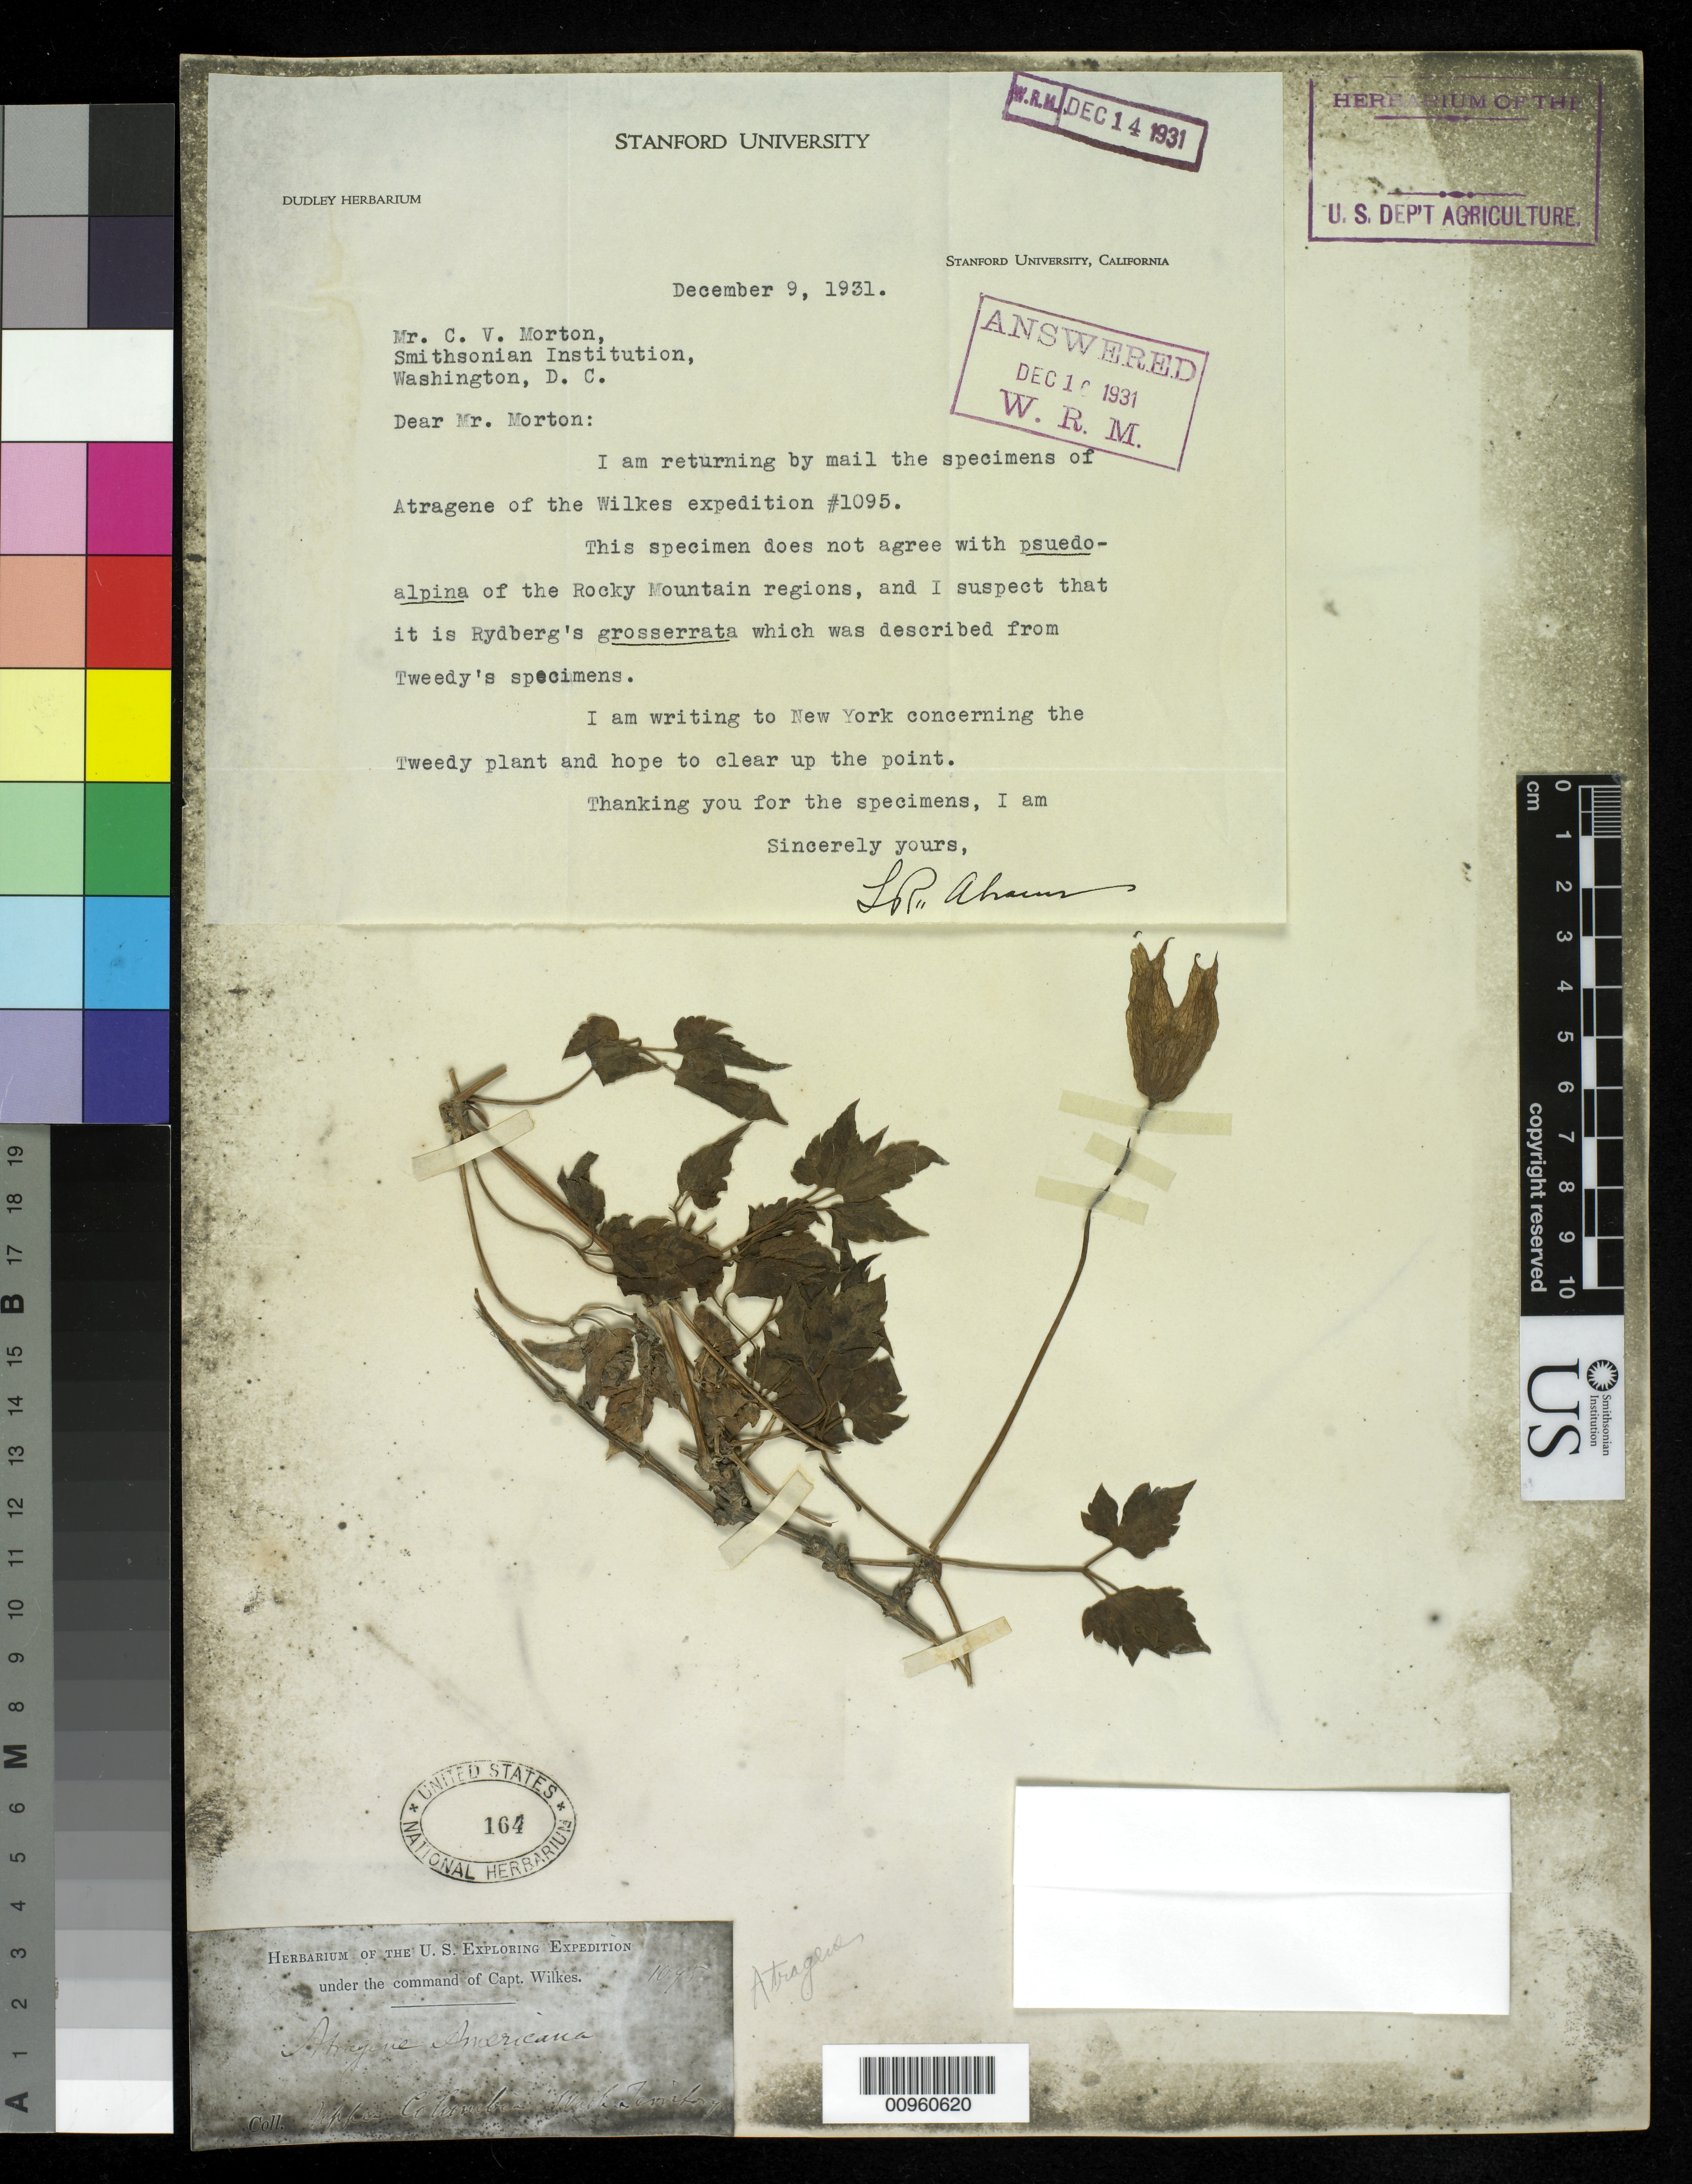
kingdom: Plantae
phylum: Tracheophyta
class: Magnoliopsida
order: Ranunculales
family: Ranunculaceae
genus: Clematis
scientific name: Clematis occidentalis var. grosseserrata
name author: (Rydb.) J.S. Pringle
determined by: Strong, M. T., (US), Smithsonian Institution - National Museum of Natural History (UNITED STATES)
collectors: Wilkes Explor. Exped.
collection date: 1838/1842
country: United States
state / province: Washington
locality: Upper Columbia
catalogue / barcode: US 164